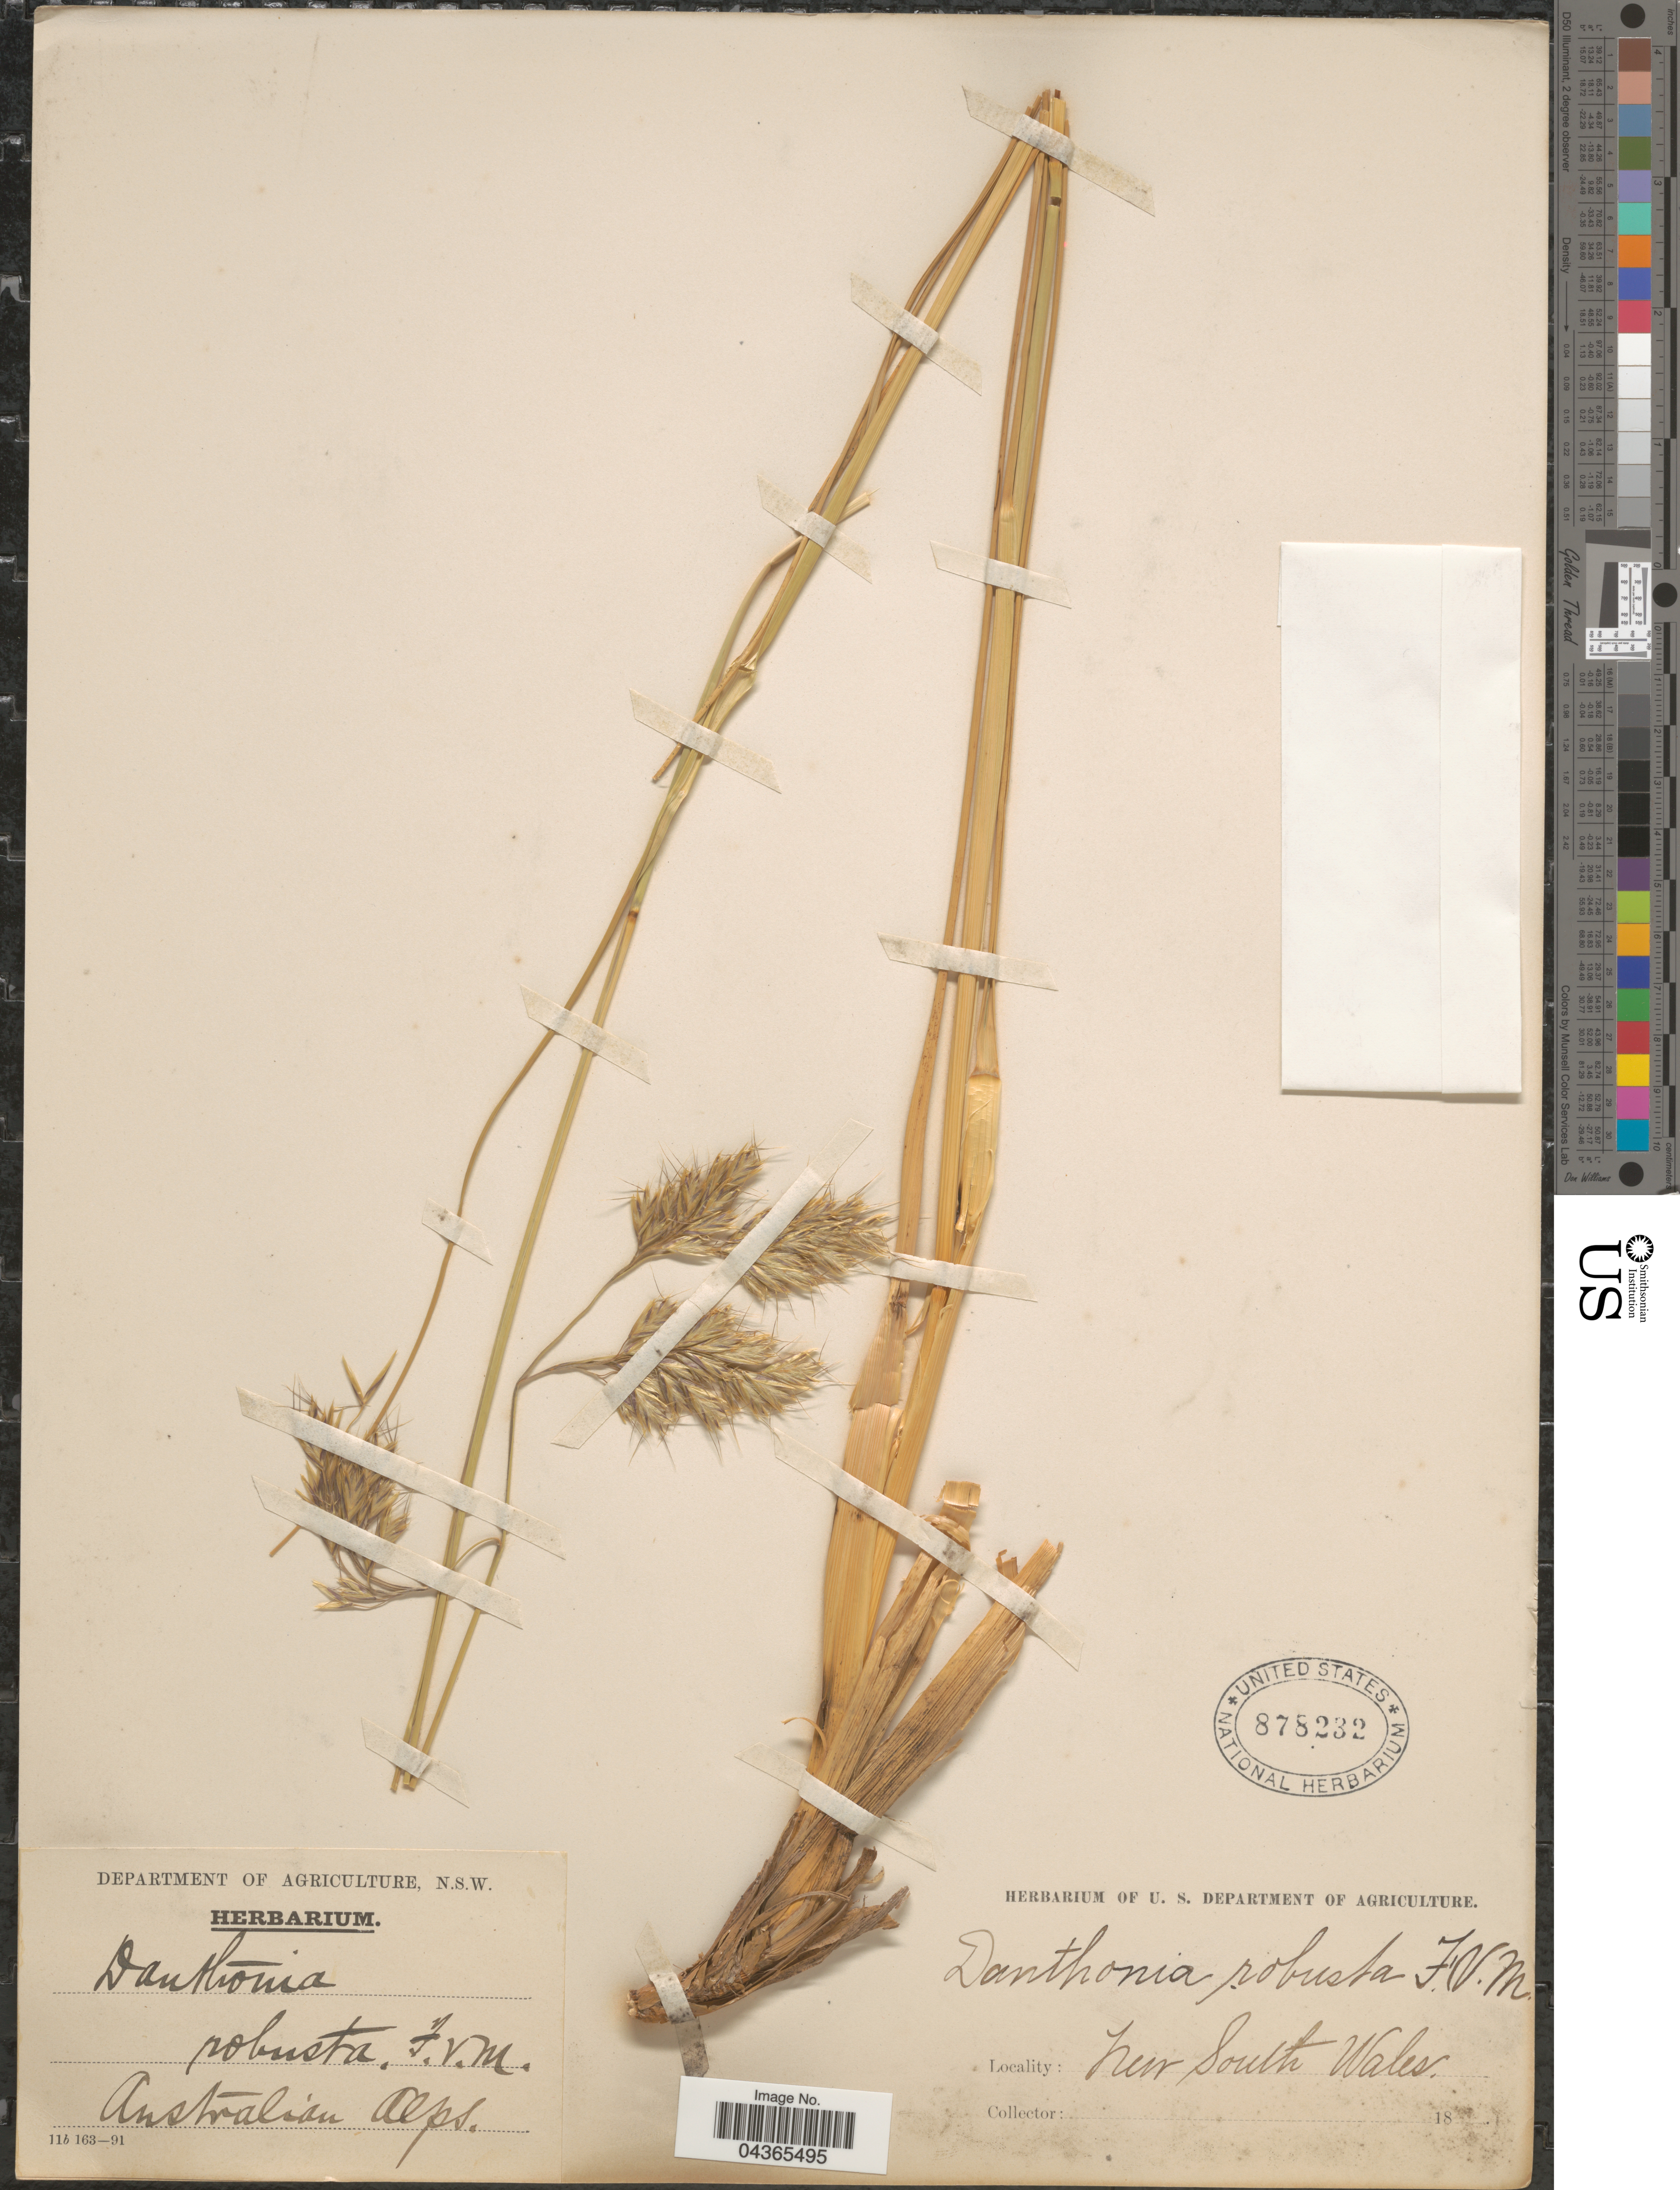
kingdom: Plantae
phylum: Tracheophyta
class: Liliopsida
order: Poales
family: Poaceae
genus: Rytidosperma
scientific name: Rytidosperma pallidum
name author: (R. Br.) A.M. Humphreys & H.P. Linder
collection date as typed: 18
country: Australia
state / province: New South Wales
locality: Australian Alps.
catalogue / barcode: US 878232